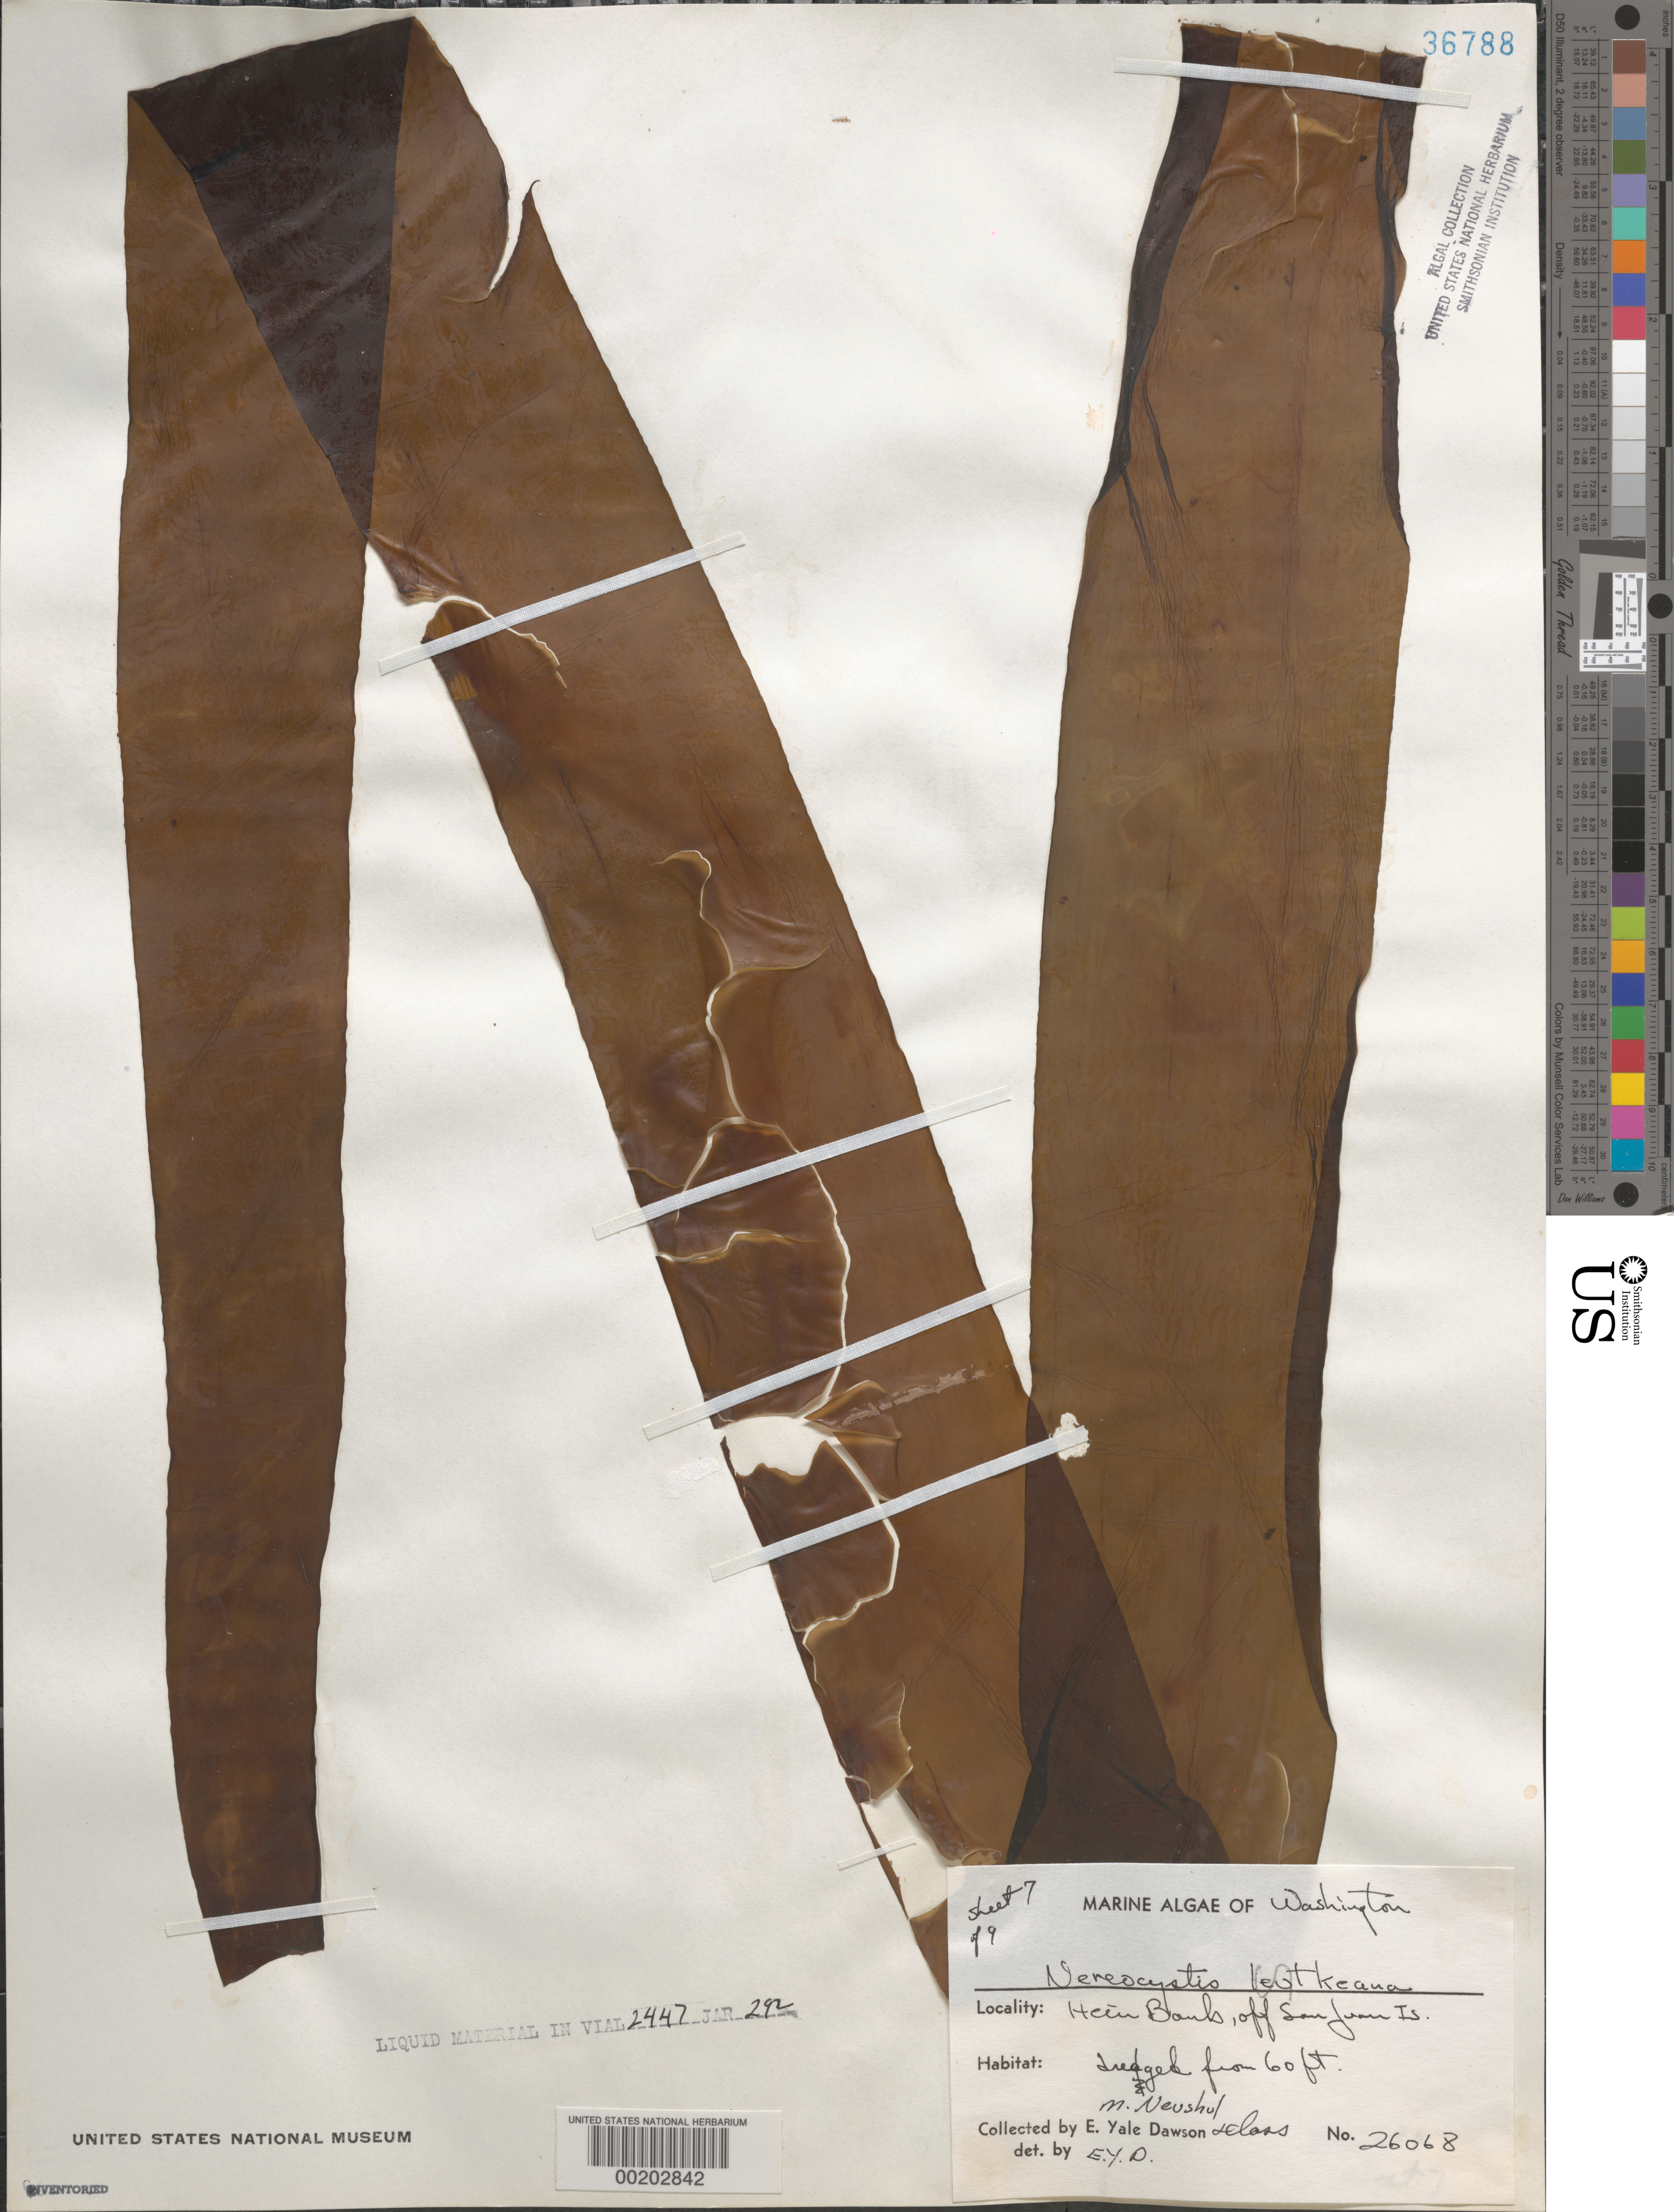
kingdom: Chromista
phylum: Ochrophyta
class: Phaeophyceae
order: Laminariales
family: Laminariaceae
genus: Nereocystis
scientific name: Nereocystis luetkeana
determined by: Dawson, E. Y.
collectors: E. Y. Dawson, M. Neushul & Algae Class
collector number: EYD 26068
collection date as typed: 12 Jul 1963 or 12 Jul 1964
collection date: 1963-07-12 or 1964-07-12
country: United States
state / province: Washington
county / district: San Juan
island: San Juan Island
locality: Hein Bank, off San Juan Island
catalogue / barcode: US 36788